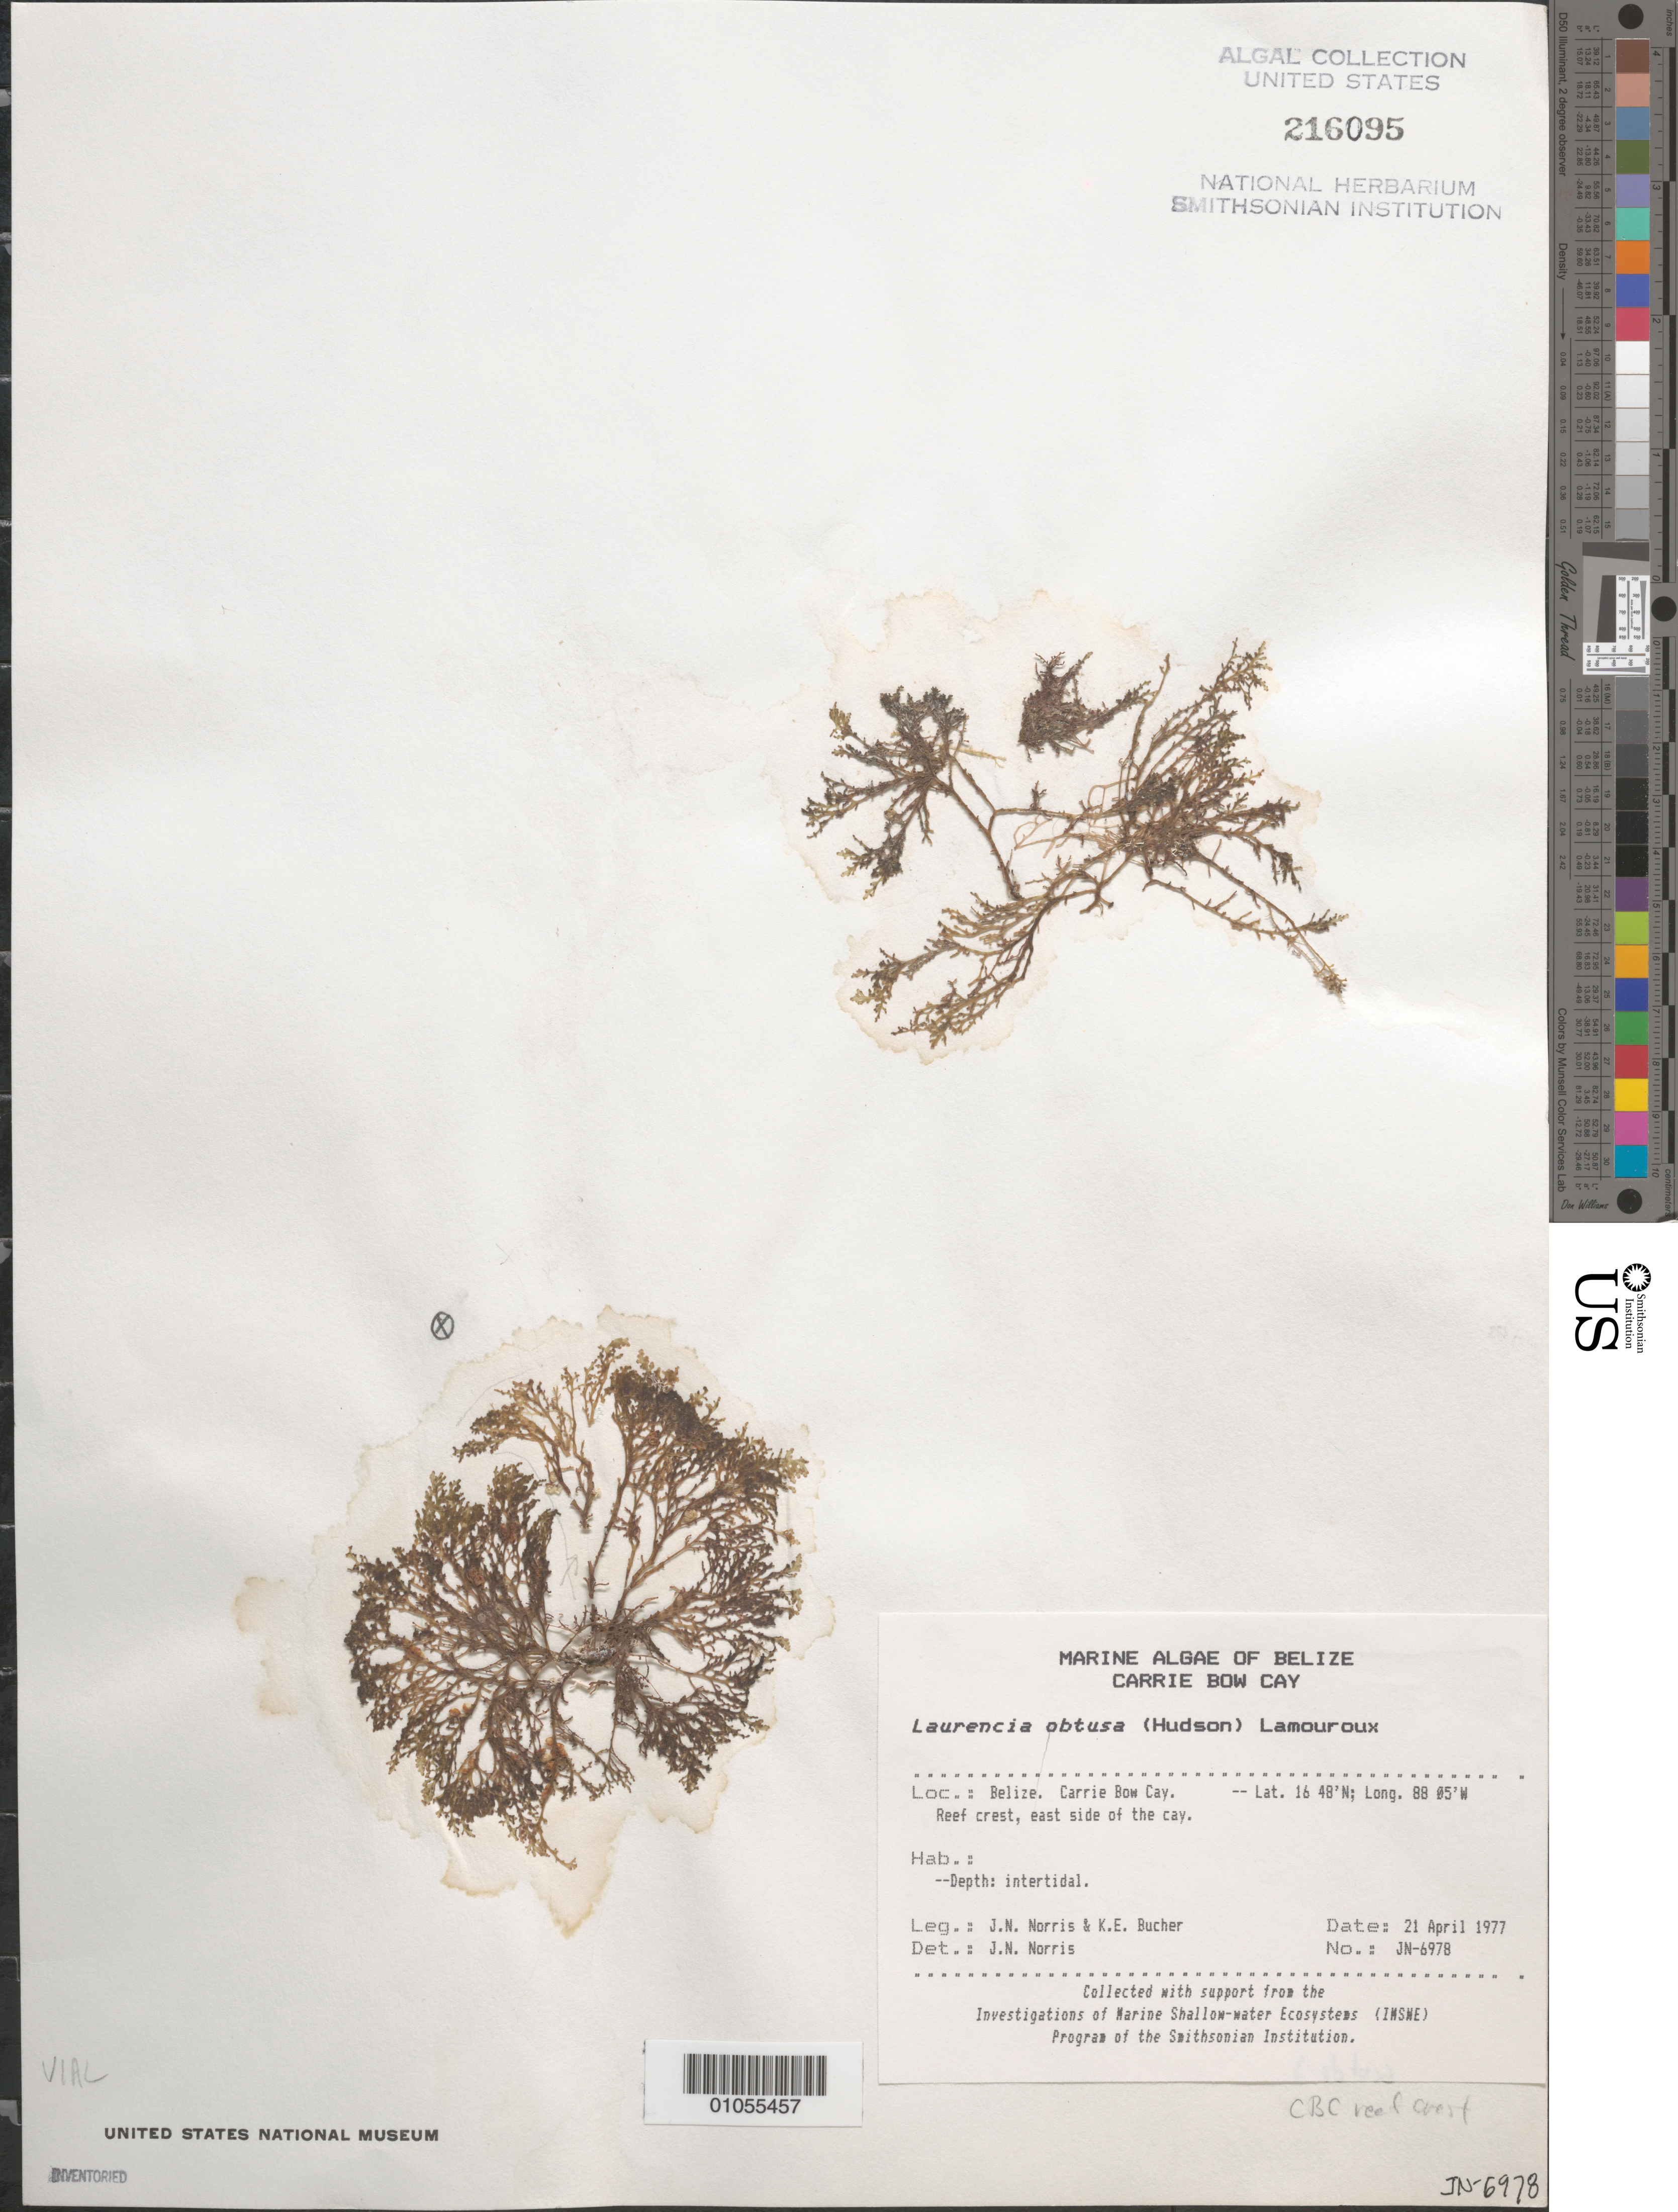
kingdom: Plantae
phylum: Rhodophyta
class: Florideophyceae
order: Ceramiales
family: Rhodomelaceae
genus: Laurencia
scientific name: Laurencia obtusa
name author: (Huds.) J.V.Lamouroux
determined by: Norris, James N.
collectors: J. N. Norris & K. E. Bucher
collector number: JN-6978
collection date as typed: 21 Apr 1977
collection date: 1977-04-21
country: Belize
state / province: Stann Creek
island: Carrie Bow Cay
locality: Reef crest, east side of cay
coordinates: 16 48'N, 88 05'W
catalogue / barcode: US 216095